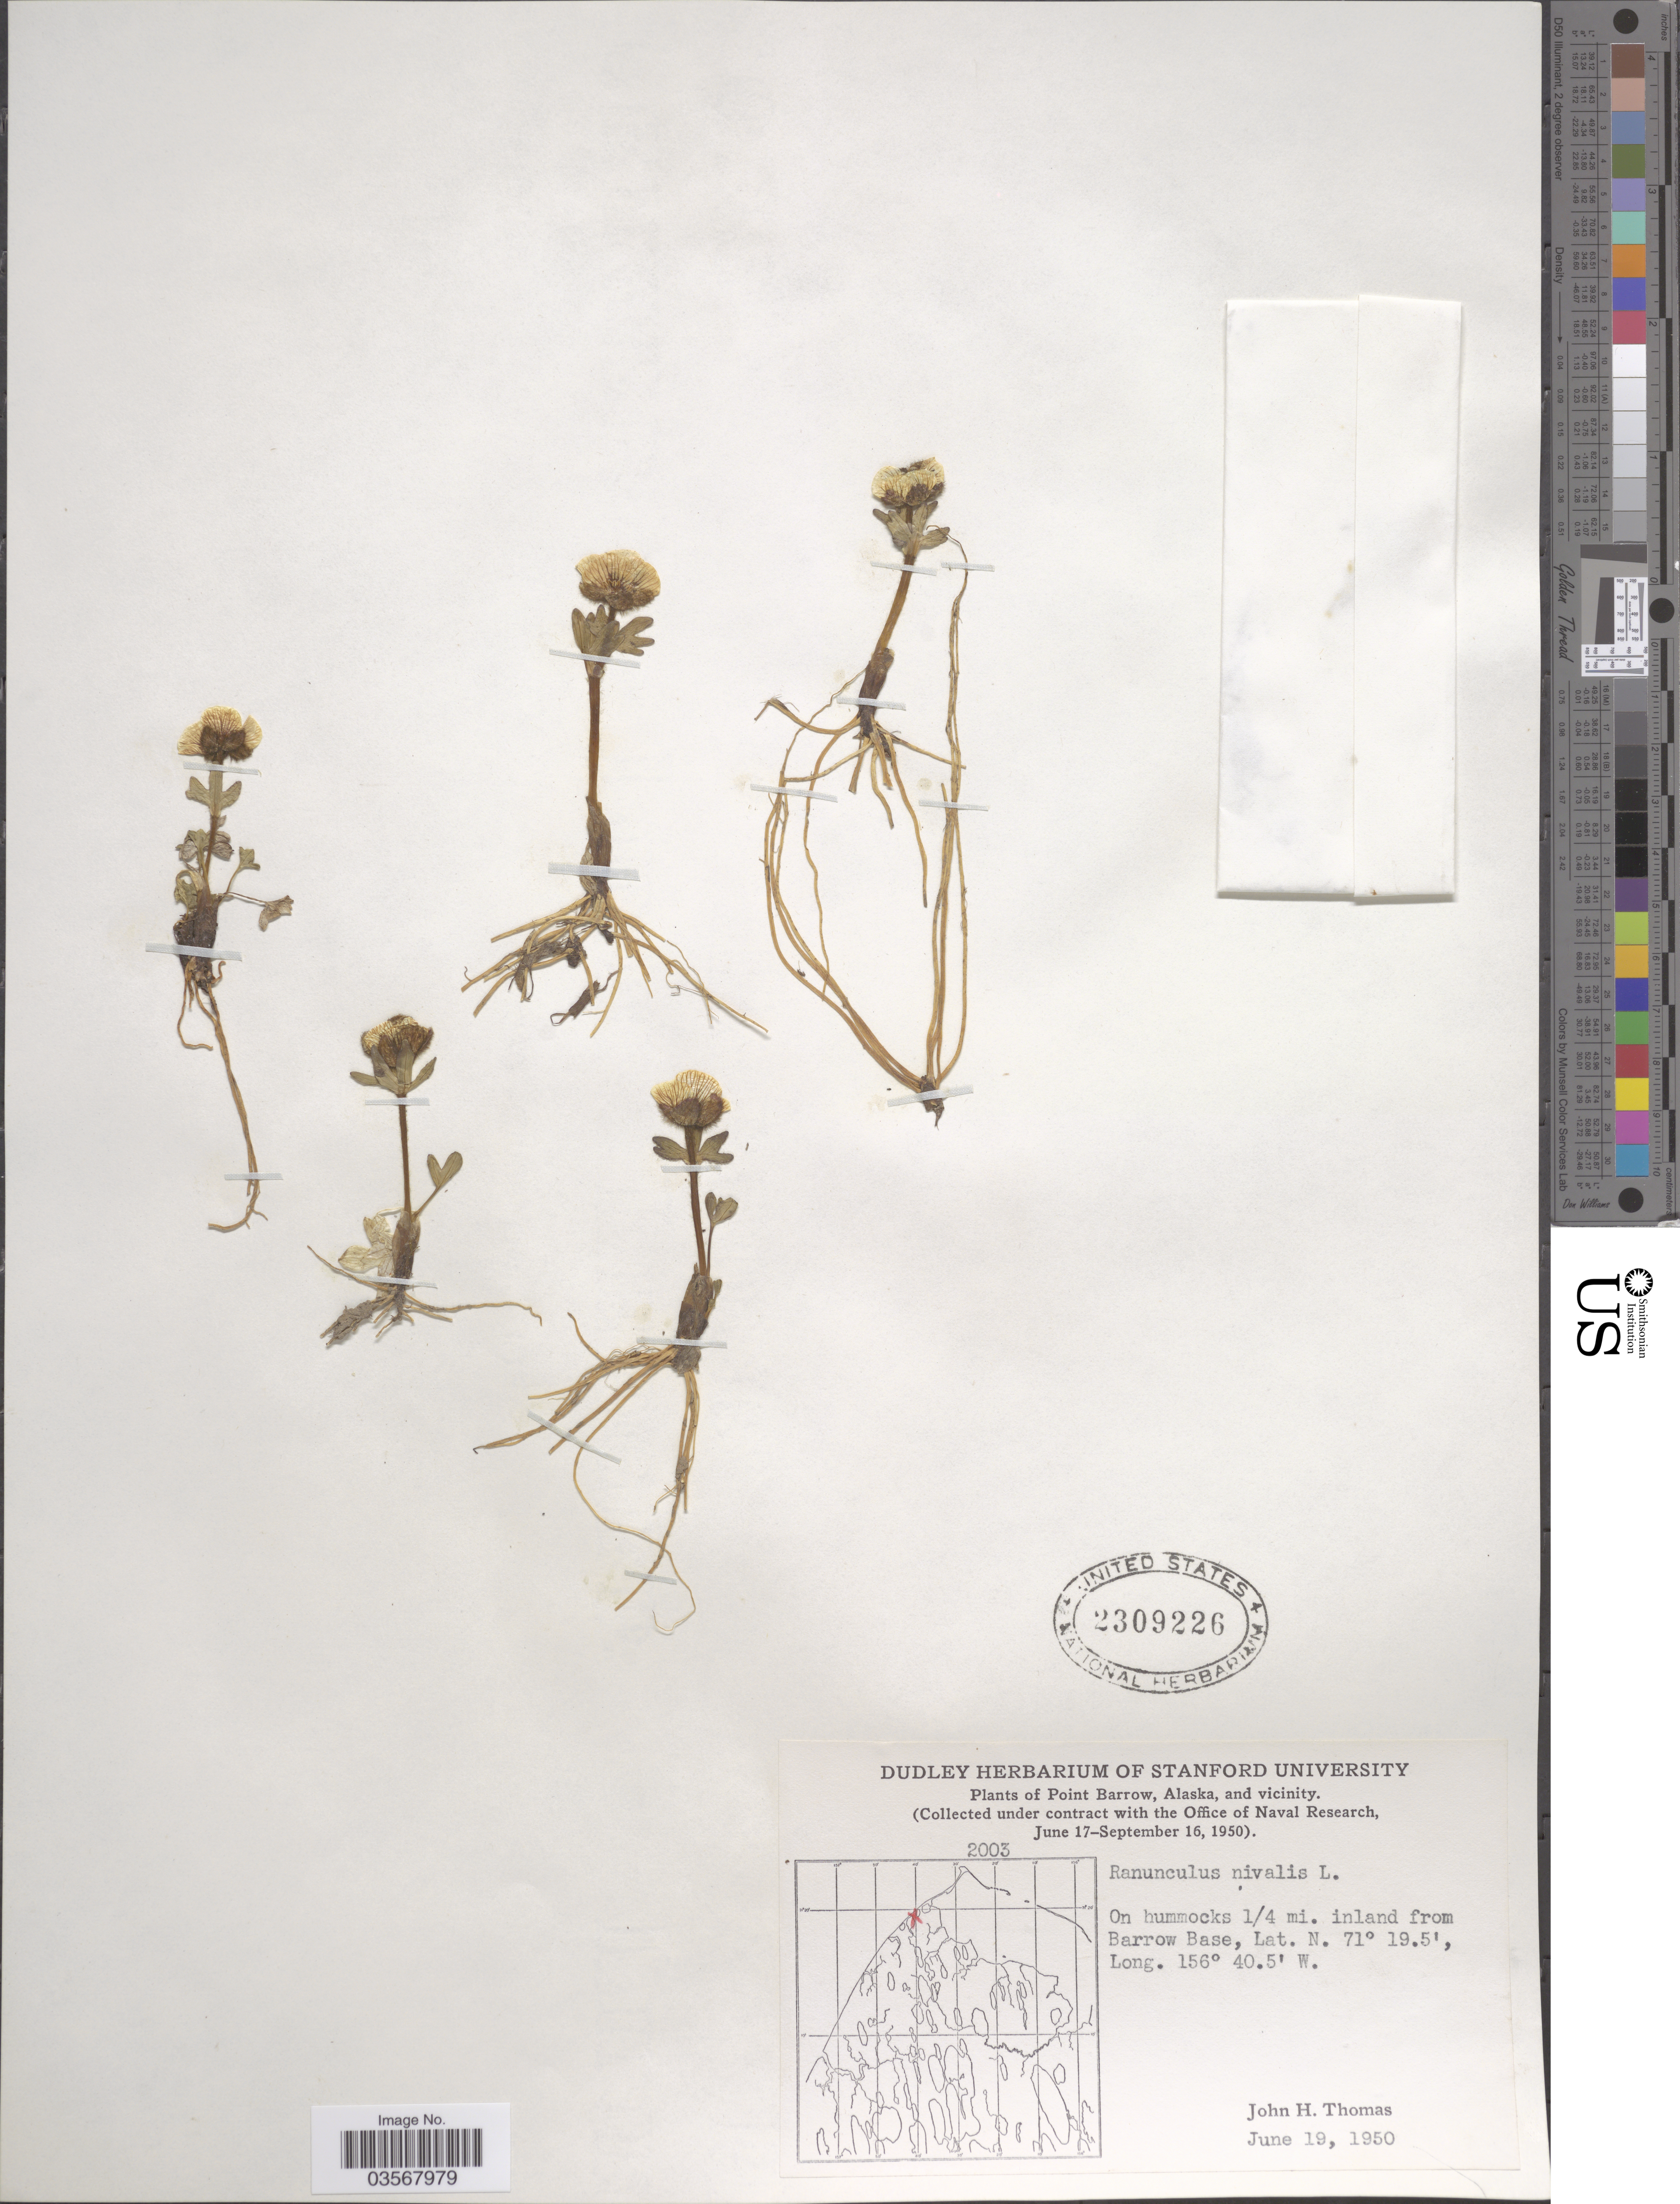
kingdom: Plantae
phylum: Tracheophyta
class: Magnoliopsida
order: Ranunculales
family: Ranunculaceae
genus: Ranunculus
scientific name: Ranunculus nivalis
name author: L.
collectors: J. H. Thomas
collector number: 2003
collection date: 1950-06-19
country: United States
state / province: Alaska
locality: On hummocks 1/4 mi. inland from Barrow Base.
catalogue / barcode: US 2309226